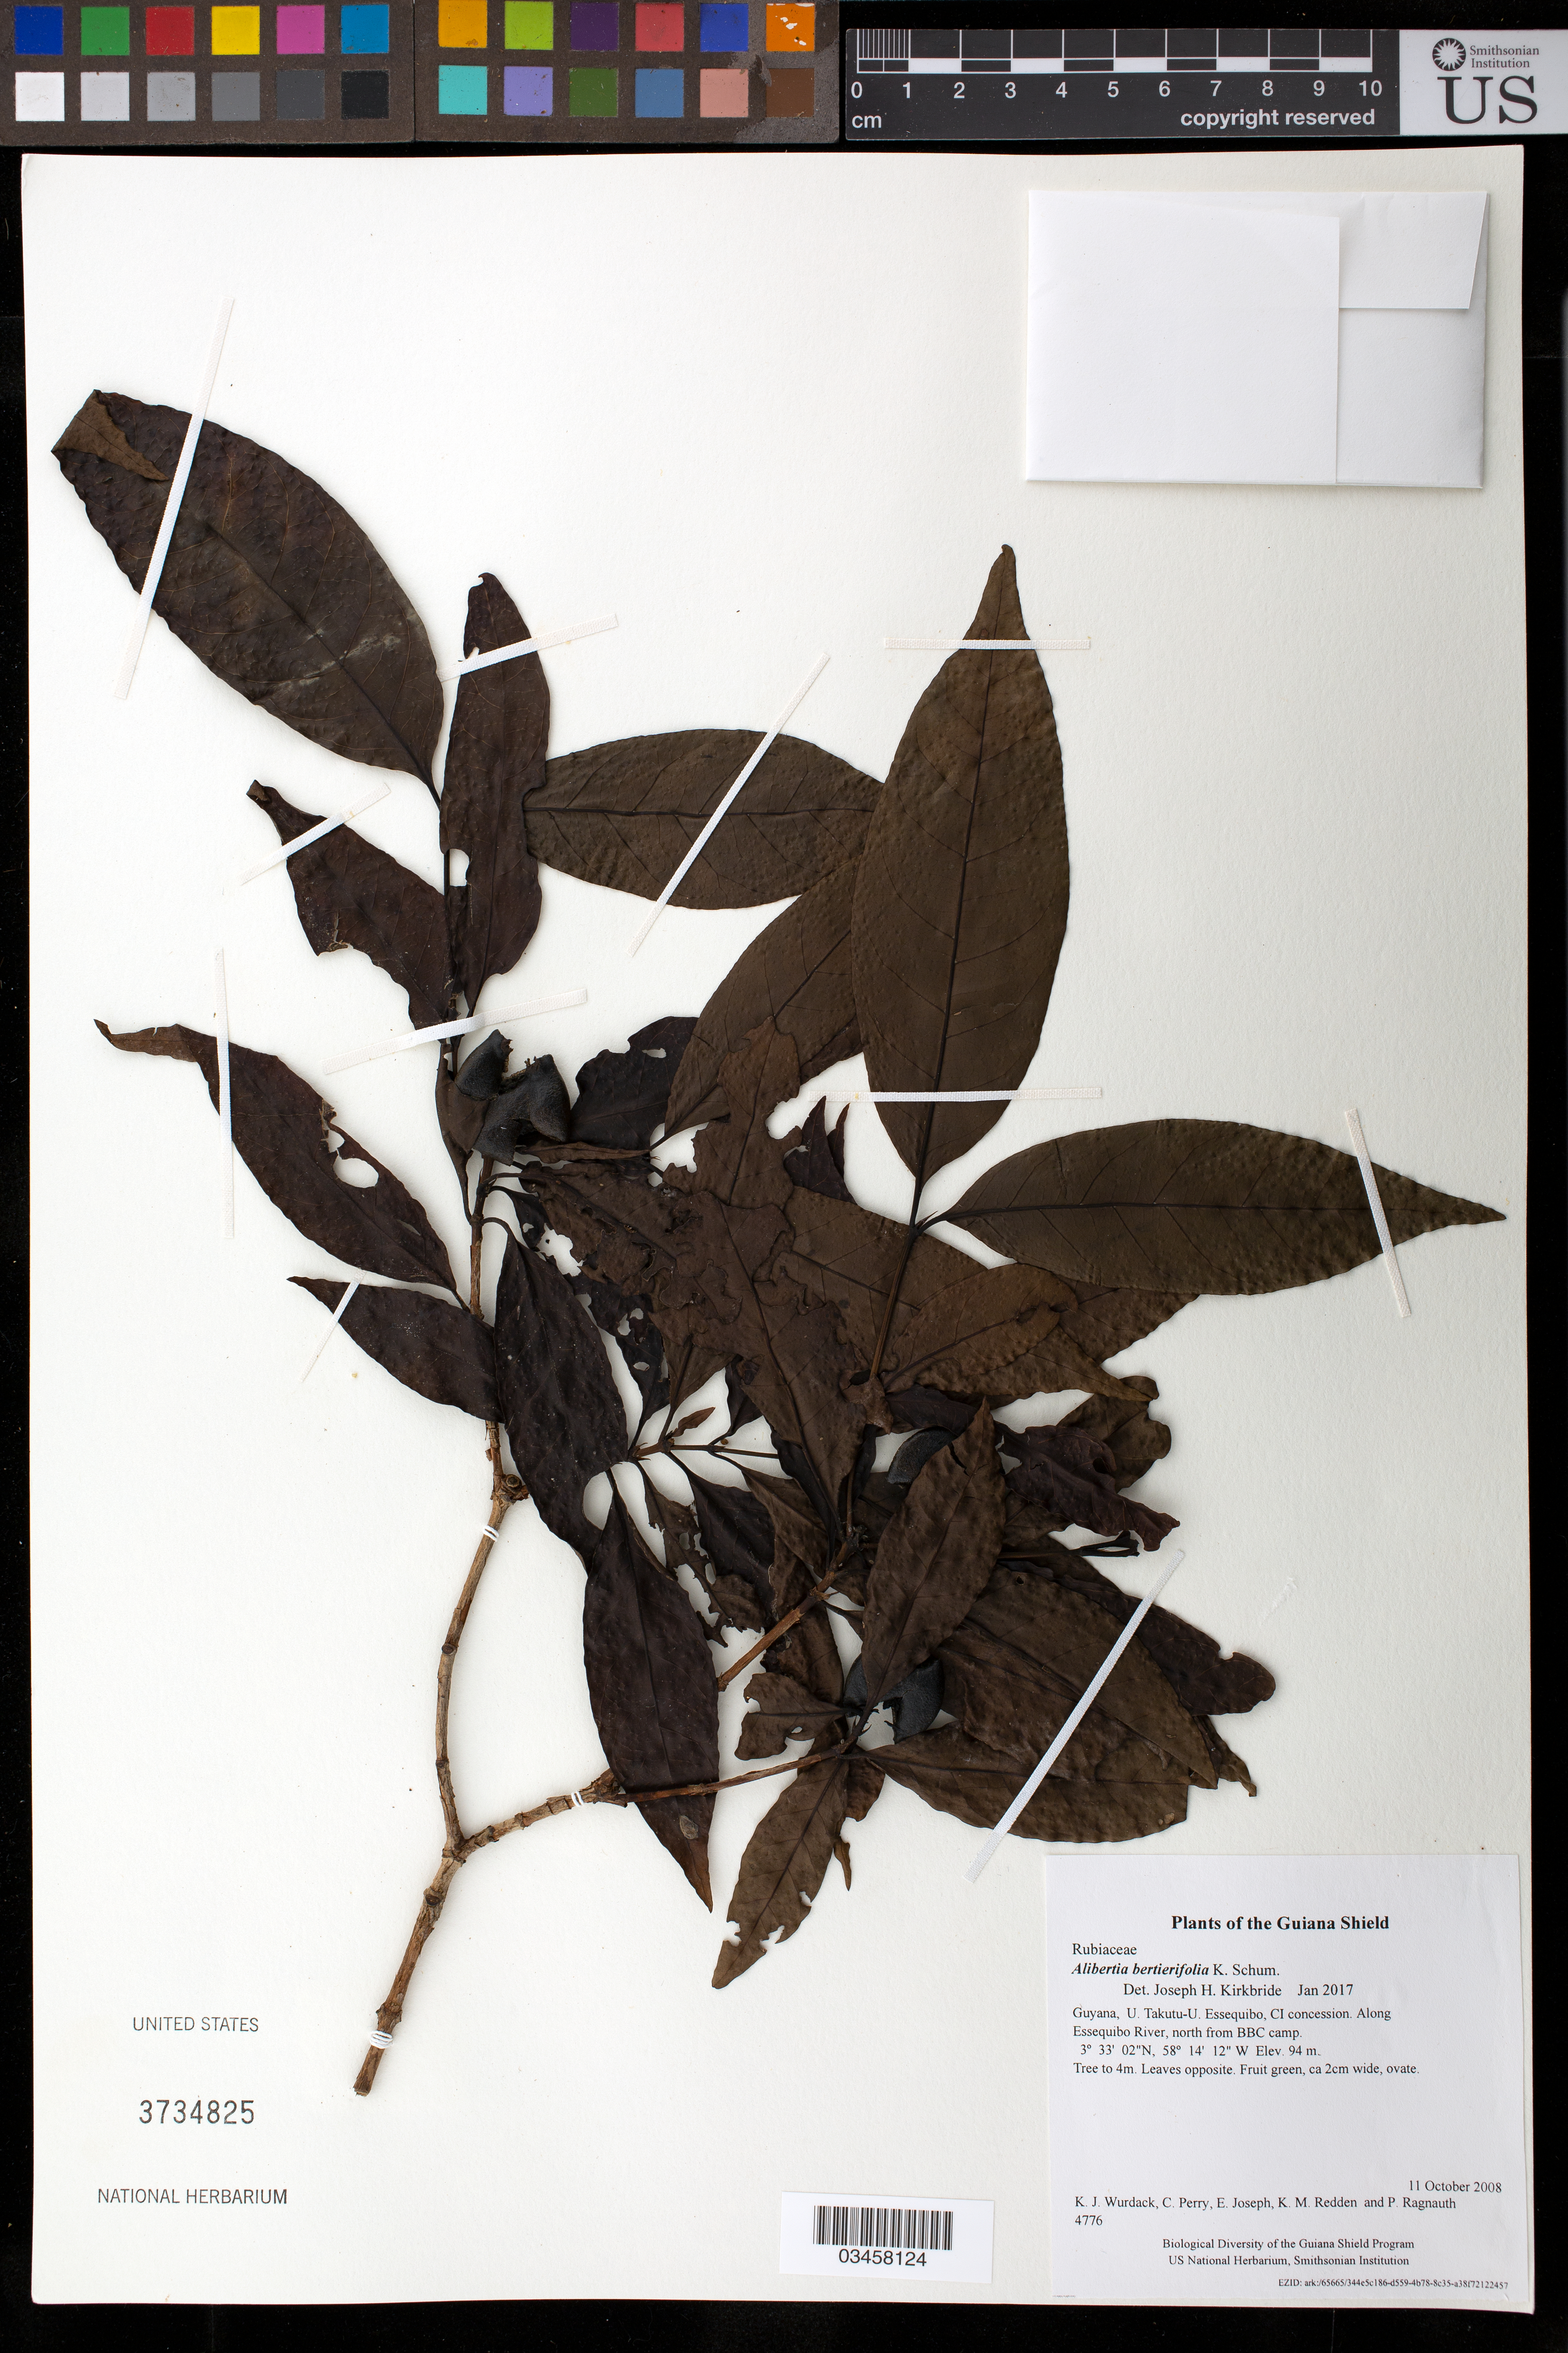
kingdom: Plantae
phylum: Tracheophyta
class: Magnoliopsida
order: Gentianales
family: Rubiaceae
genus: Alibertia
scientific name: Alibertia sp.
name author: K. Schum.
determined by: Kirkbride, J. H., Jr.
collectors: K. Wurdack, C. Perry, E. Joseph, K. M. Redden & P. Ragnauth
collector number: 4776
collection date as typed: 11 October 2008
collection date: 2008-10-11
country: Guyana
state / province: U. Takutu-U. Essequibo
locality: CI concession. Along Essequibo River, north from BBC camp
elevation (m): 94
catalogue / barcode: US 3734825